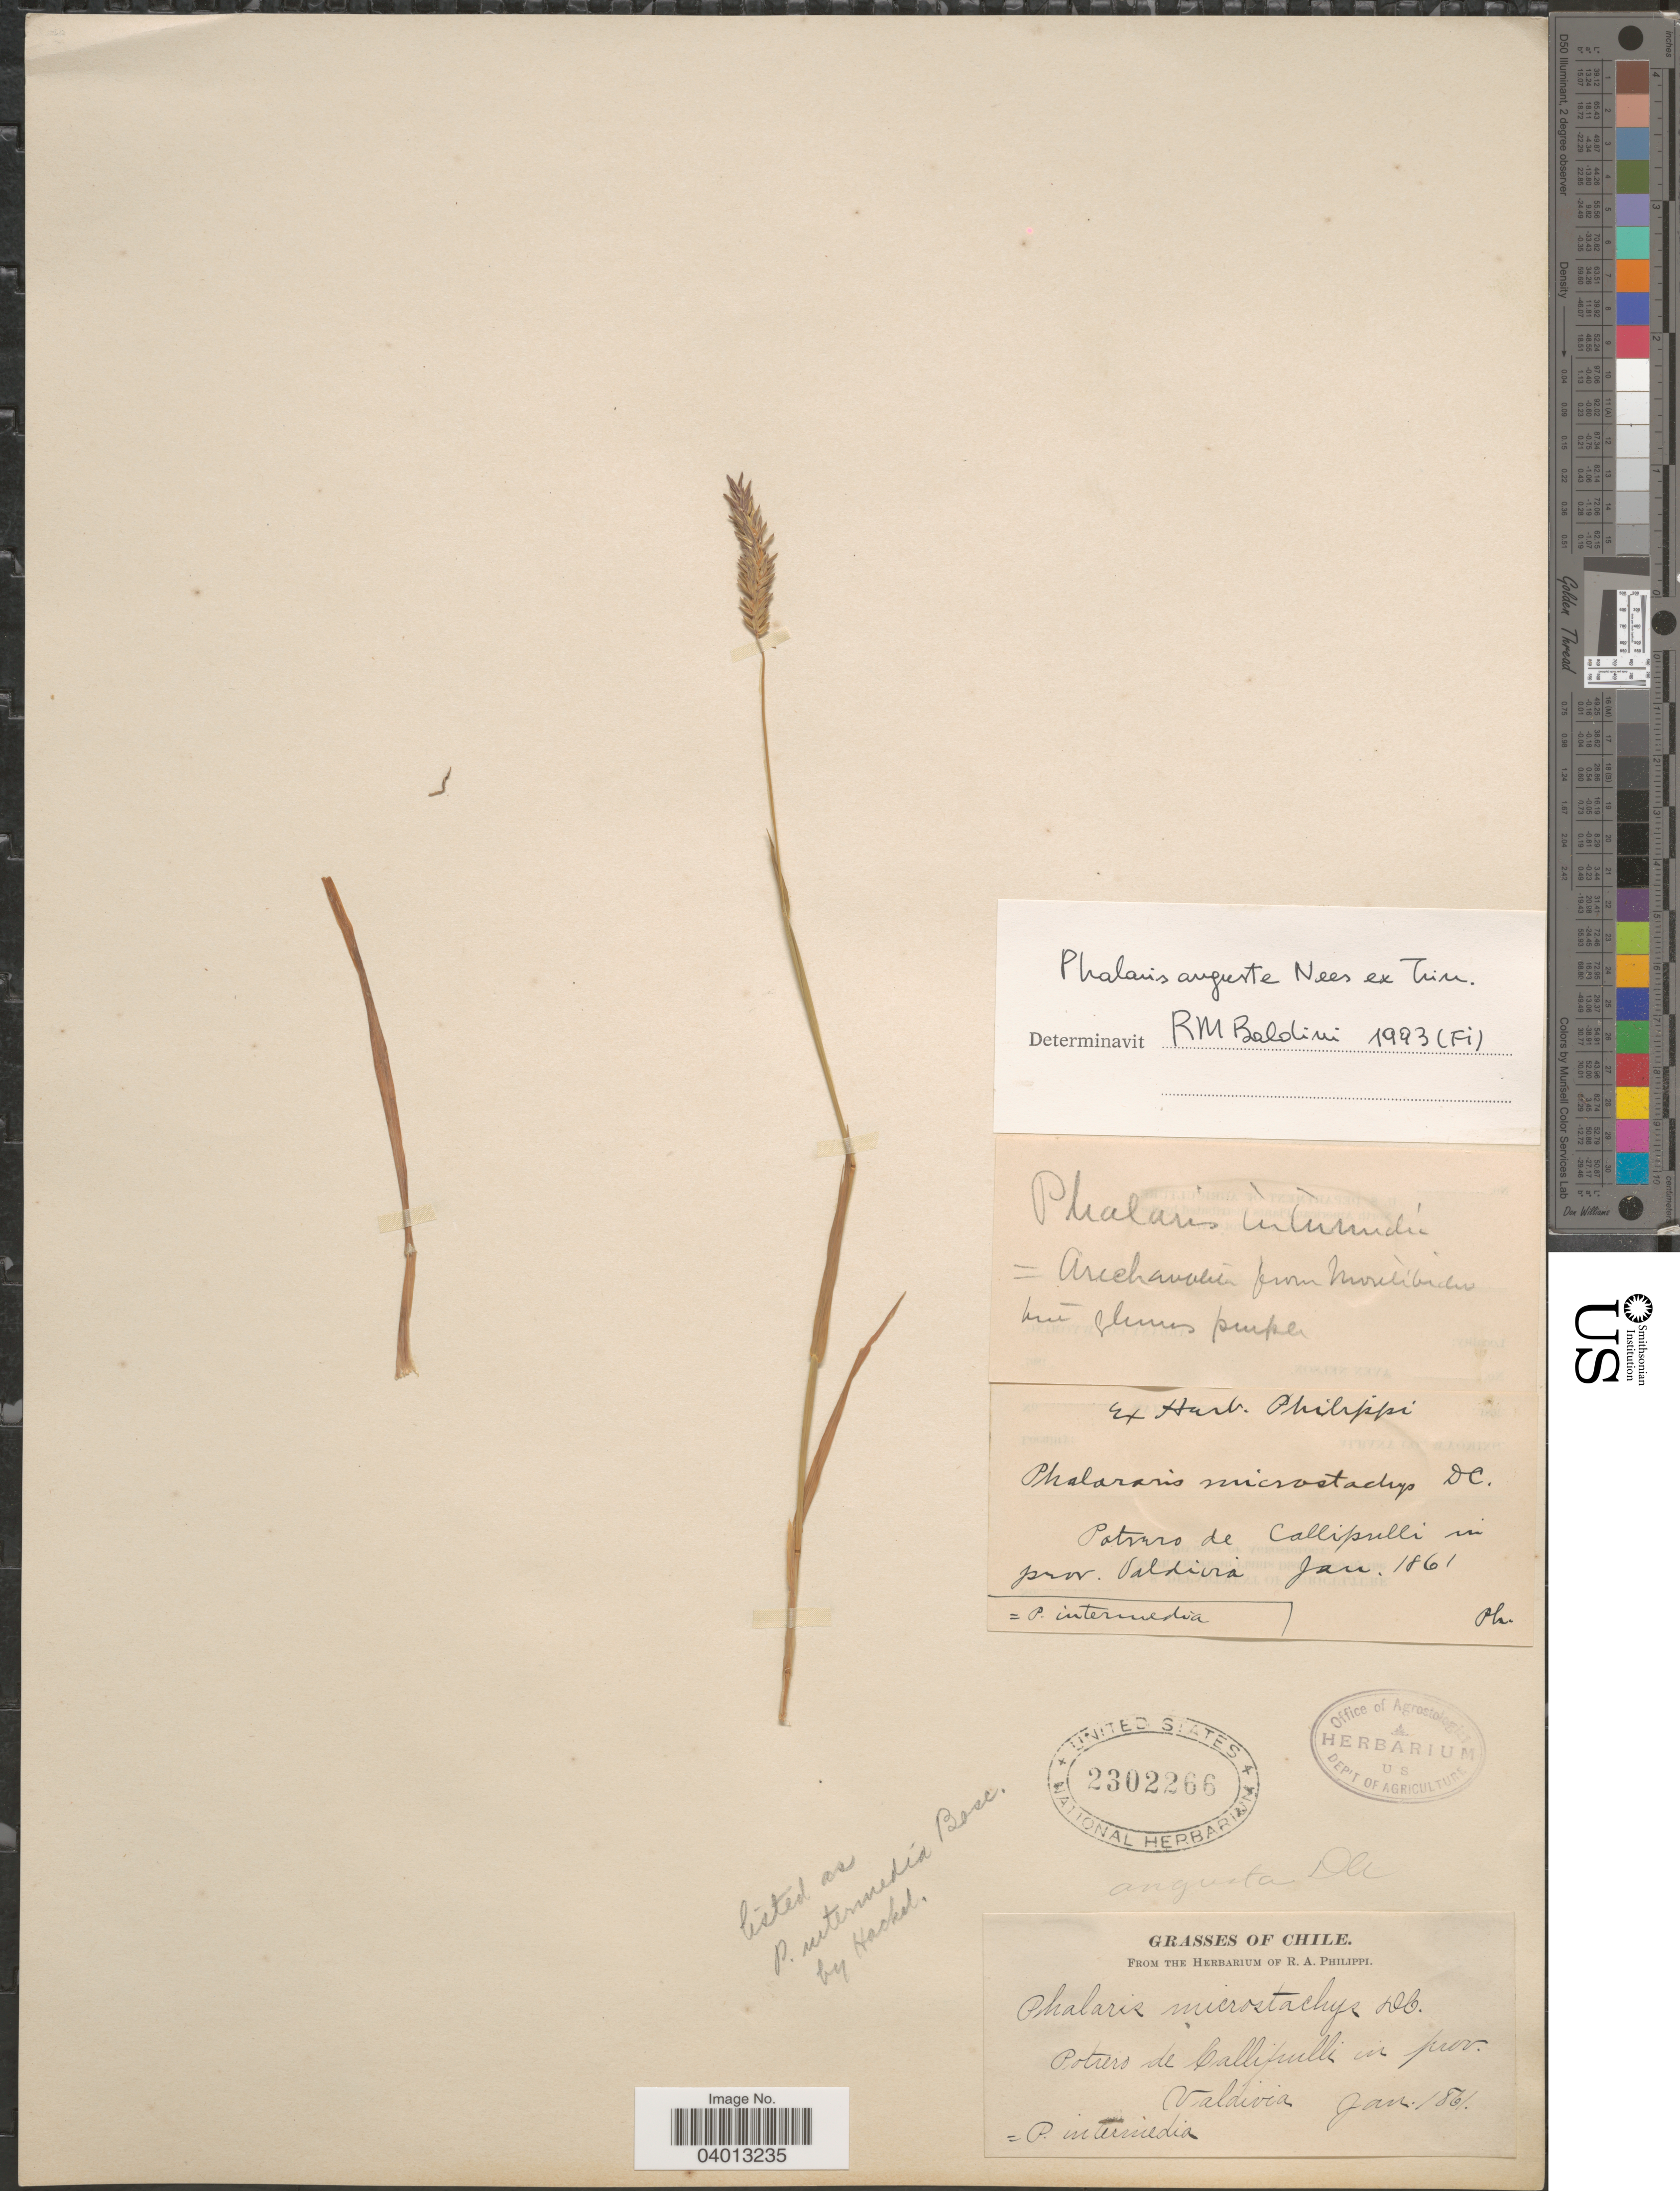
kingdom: Plantae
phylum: Tracheophyta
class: Liliopsida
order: Poales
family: Poaceae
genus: Phalaris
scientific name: Phalaris angusta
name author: Nees ex Trin.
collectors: ex. herb. R.A. Philippi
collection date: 1861-01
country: Chile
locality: Potrero de Callipulli in prov. Valdivia.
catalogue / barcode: US 2302266